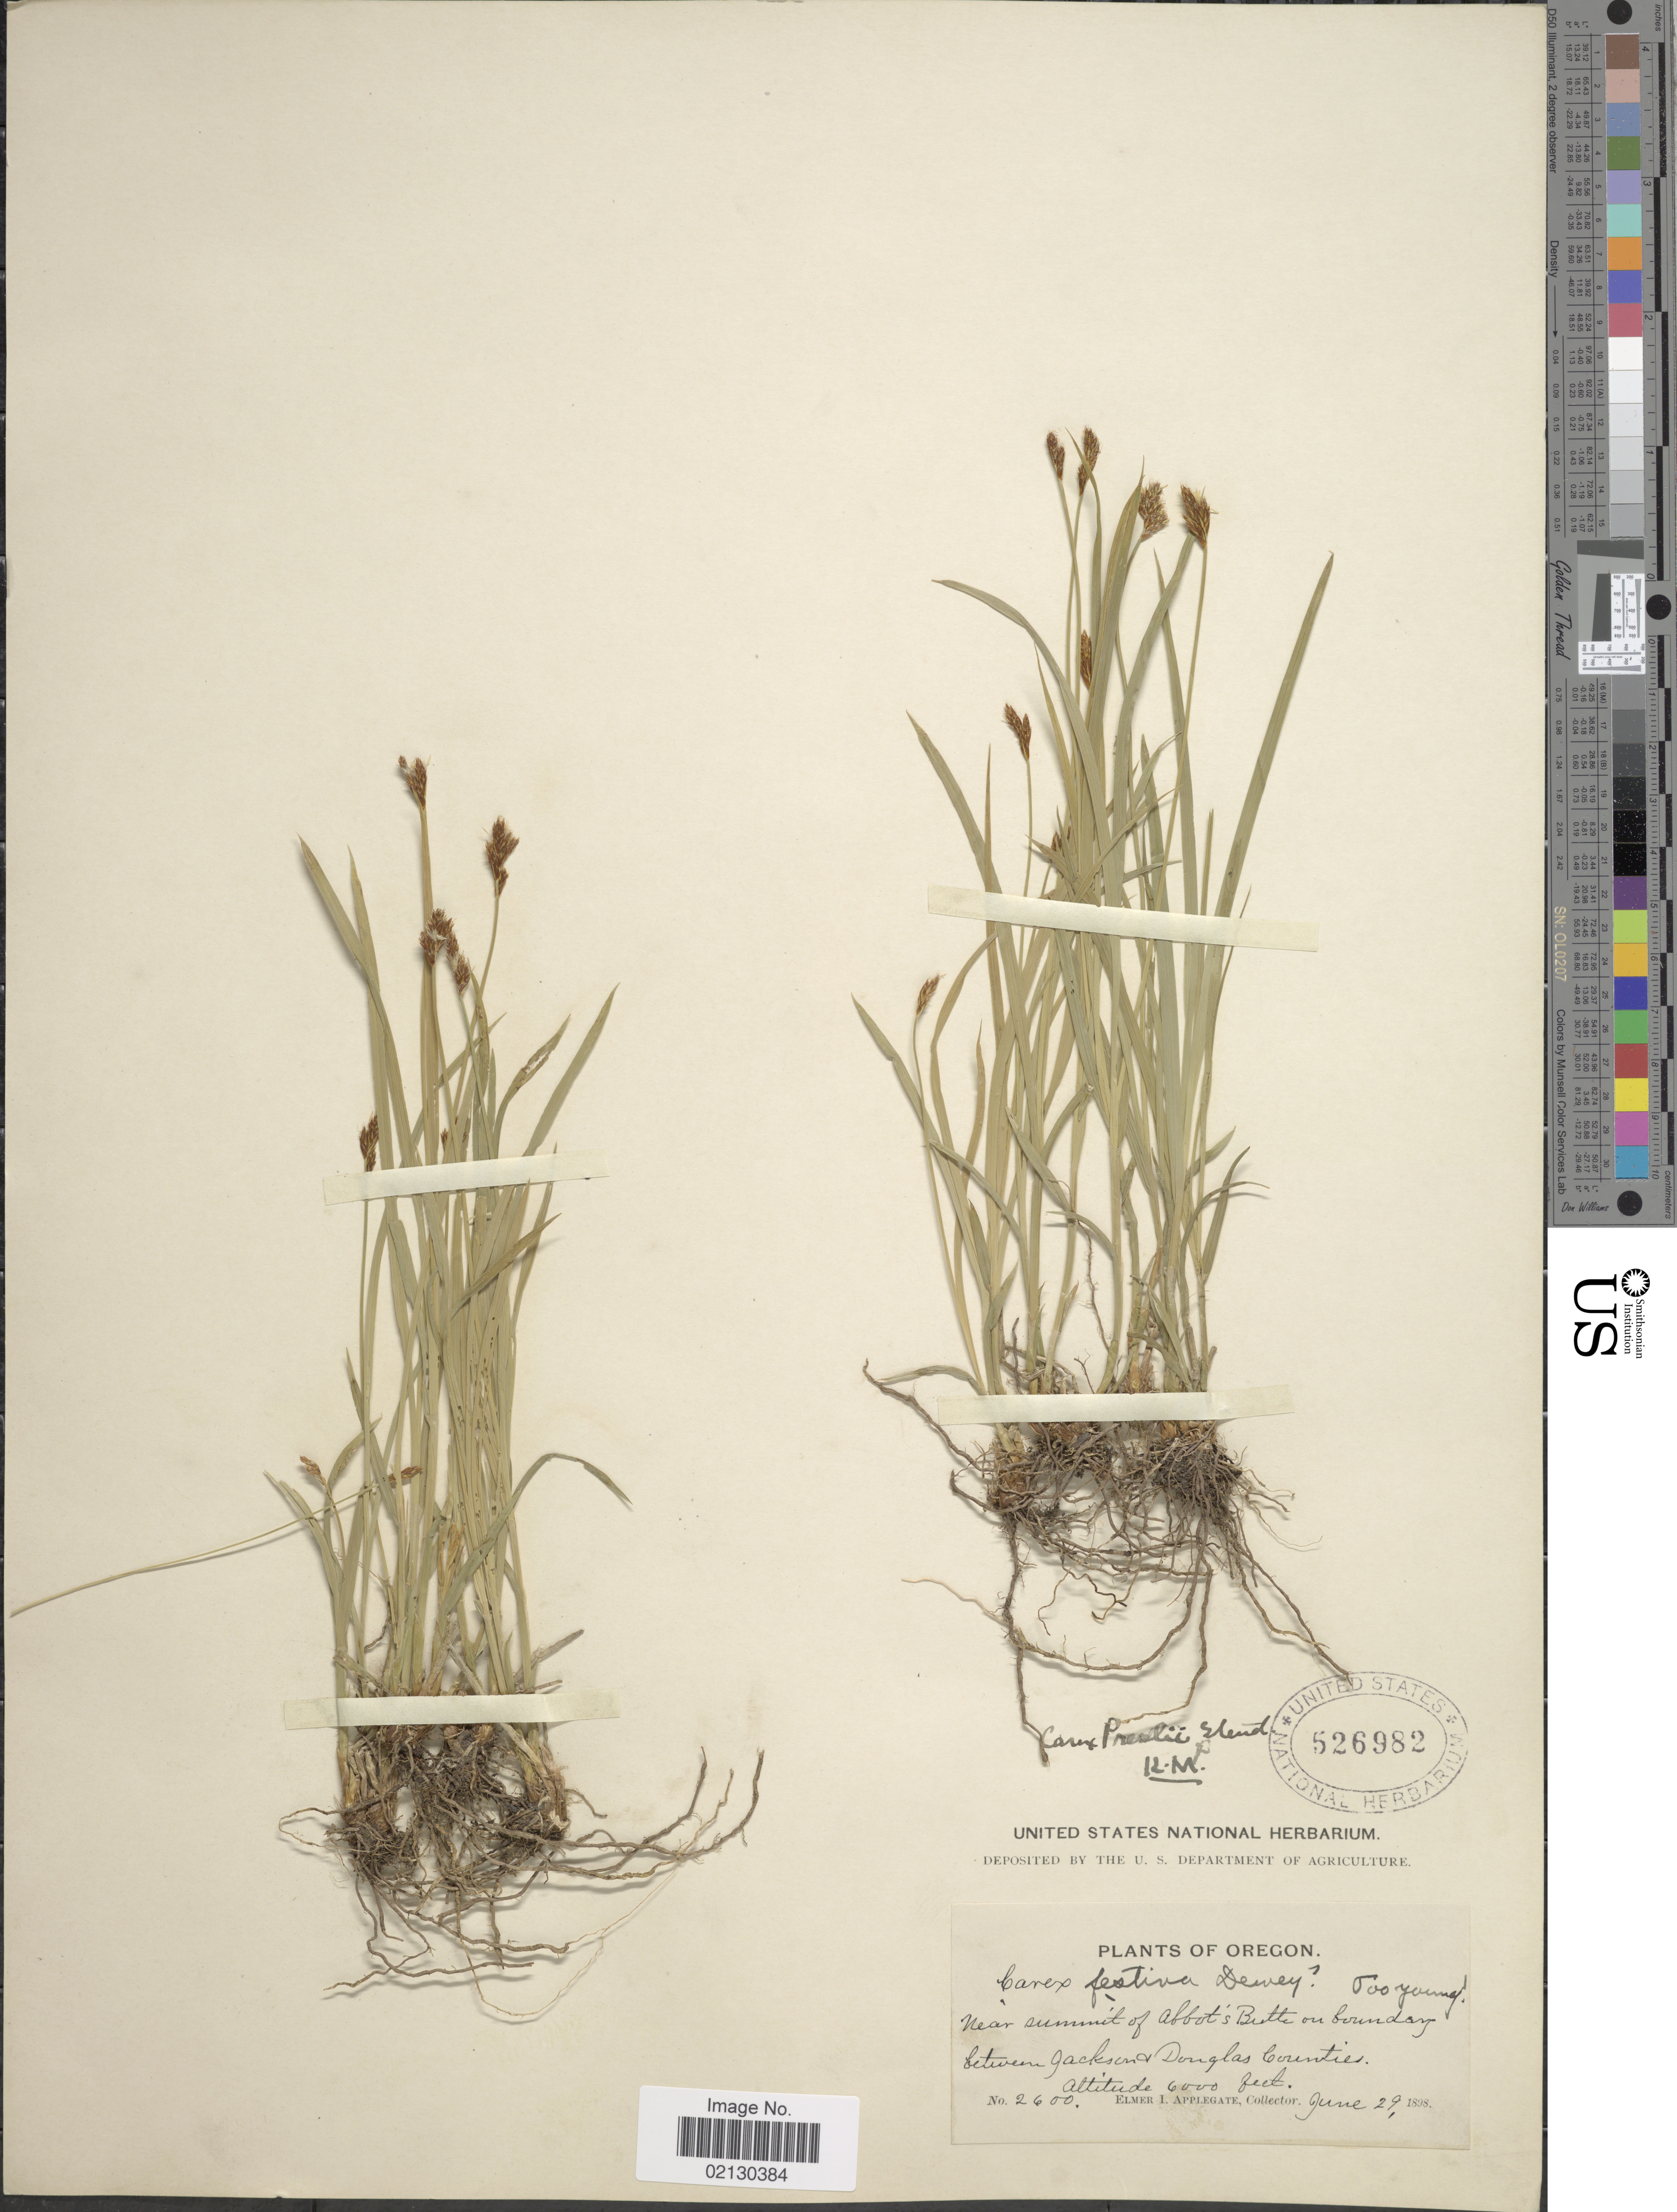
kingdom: Plantae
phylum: Tracheophyta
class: Liliopsida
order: Poales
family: Cyperaceae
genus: Carex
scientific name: Carex preslii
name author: Steud.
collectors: E. I. Applegate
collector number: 2600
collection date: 1898-06-29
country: United States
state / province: Oregon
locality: Near summit of Abbott's Butte on boundary between Jackson & Douglas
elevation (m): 1829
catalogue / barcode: US 526982